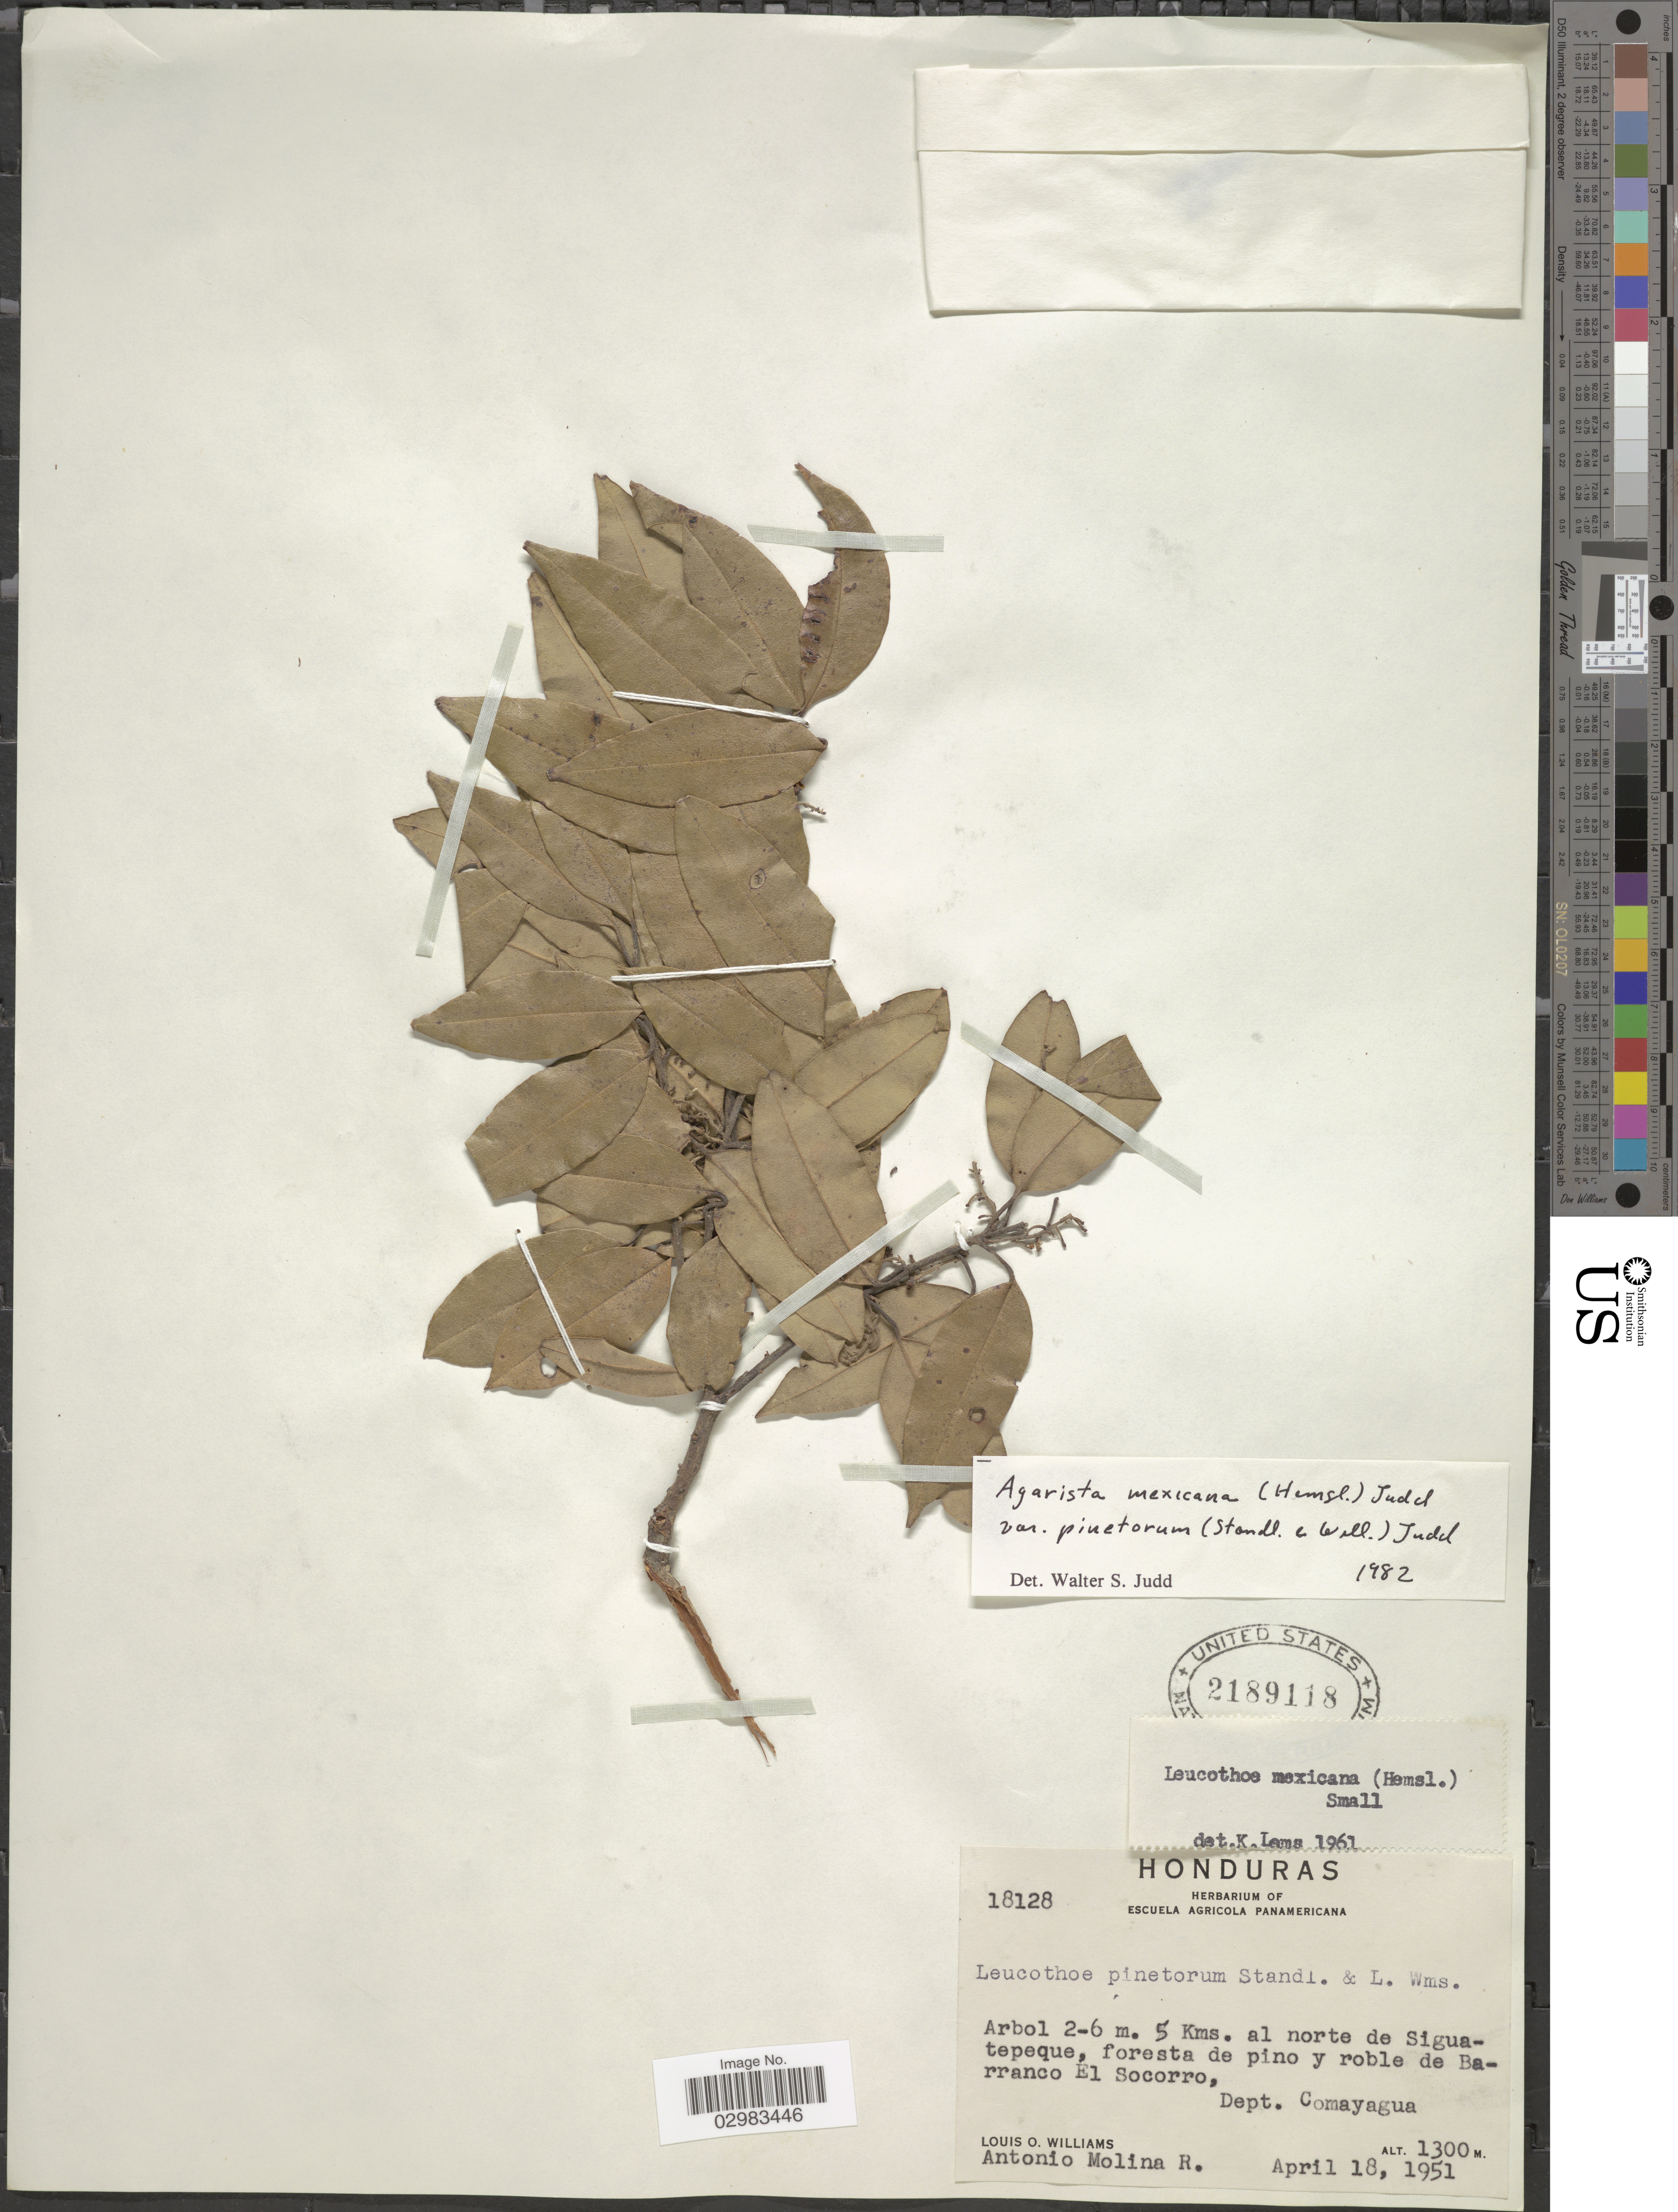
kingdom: Plantae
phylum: Tracheophyta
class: Magnoliopsida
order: Ericales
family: Ericaceae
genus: Leucothoe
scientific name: Leucothoë mexicana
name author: (Hemsl.) Small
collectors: L. O. Williams & A. Molina R.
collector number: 18128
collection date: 1951-04-18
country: Honduras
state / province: Comayagua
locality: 5 Kms. al norte de Siguatepeque, foresta de pino y roble de Barranco El Socorro, Dept. Comayagua.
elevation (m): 1300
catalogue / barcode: US 2189118